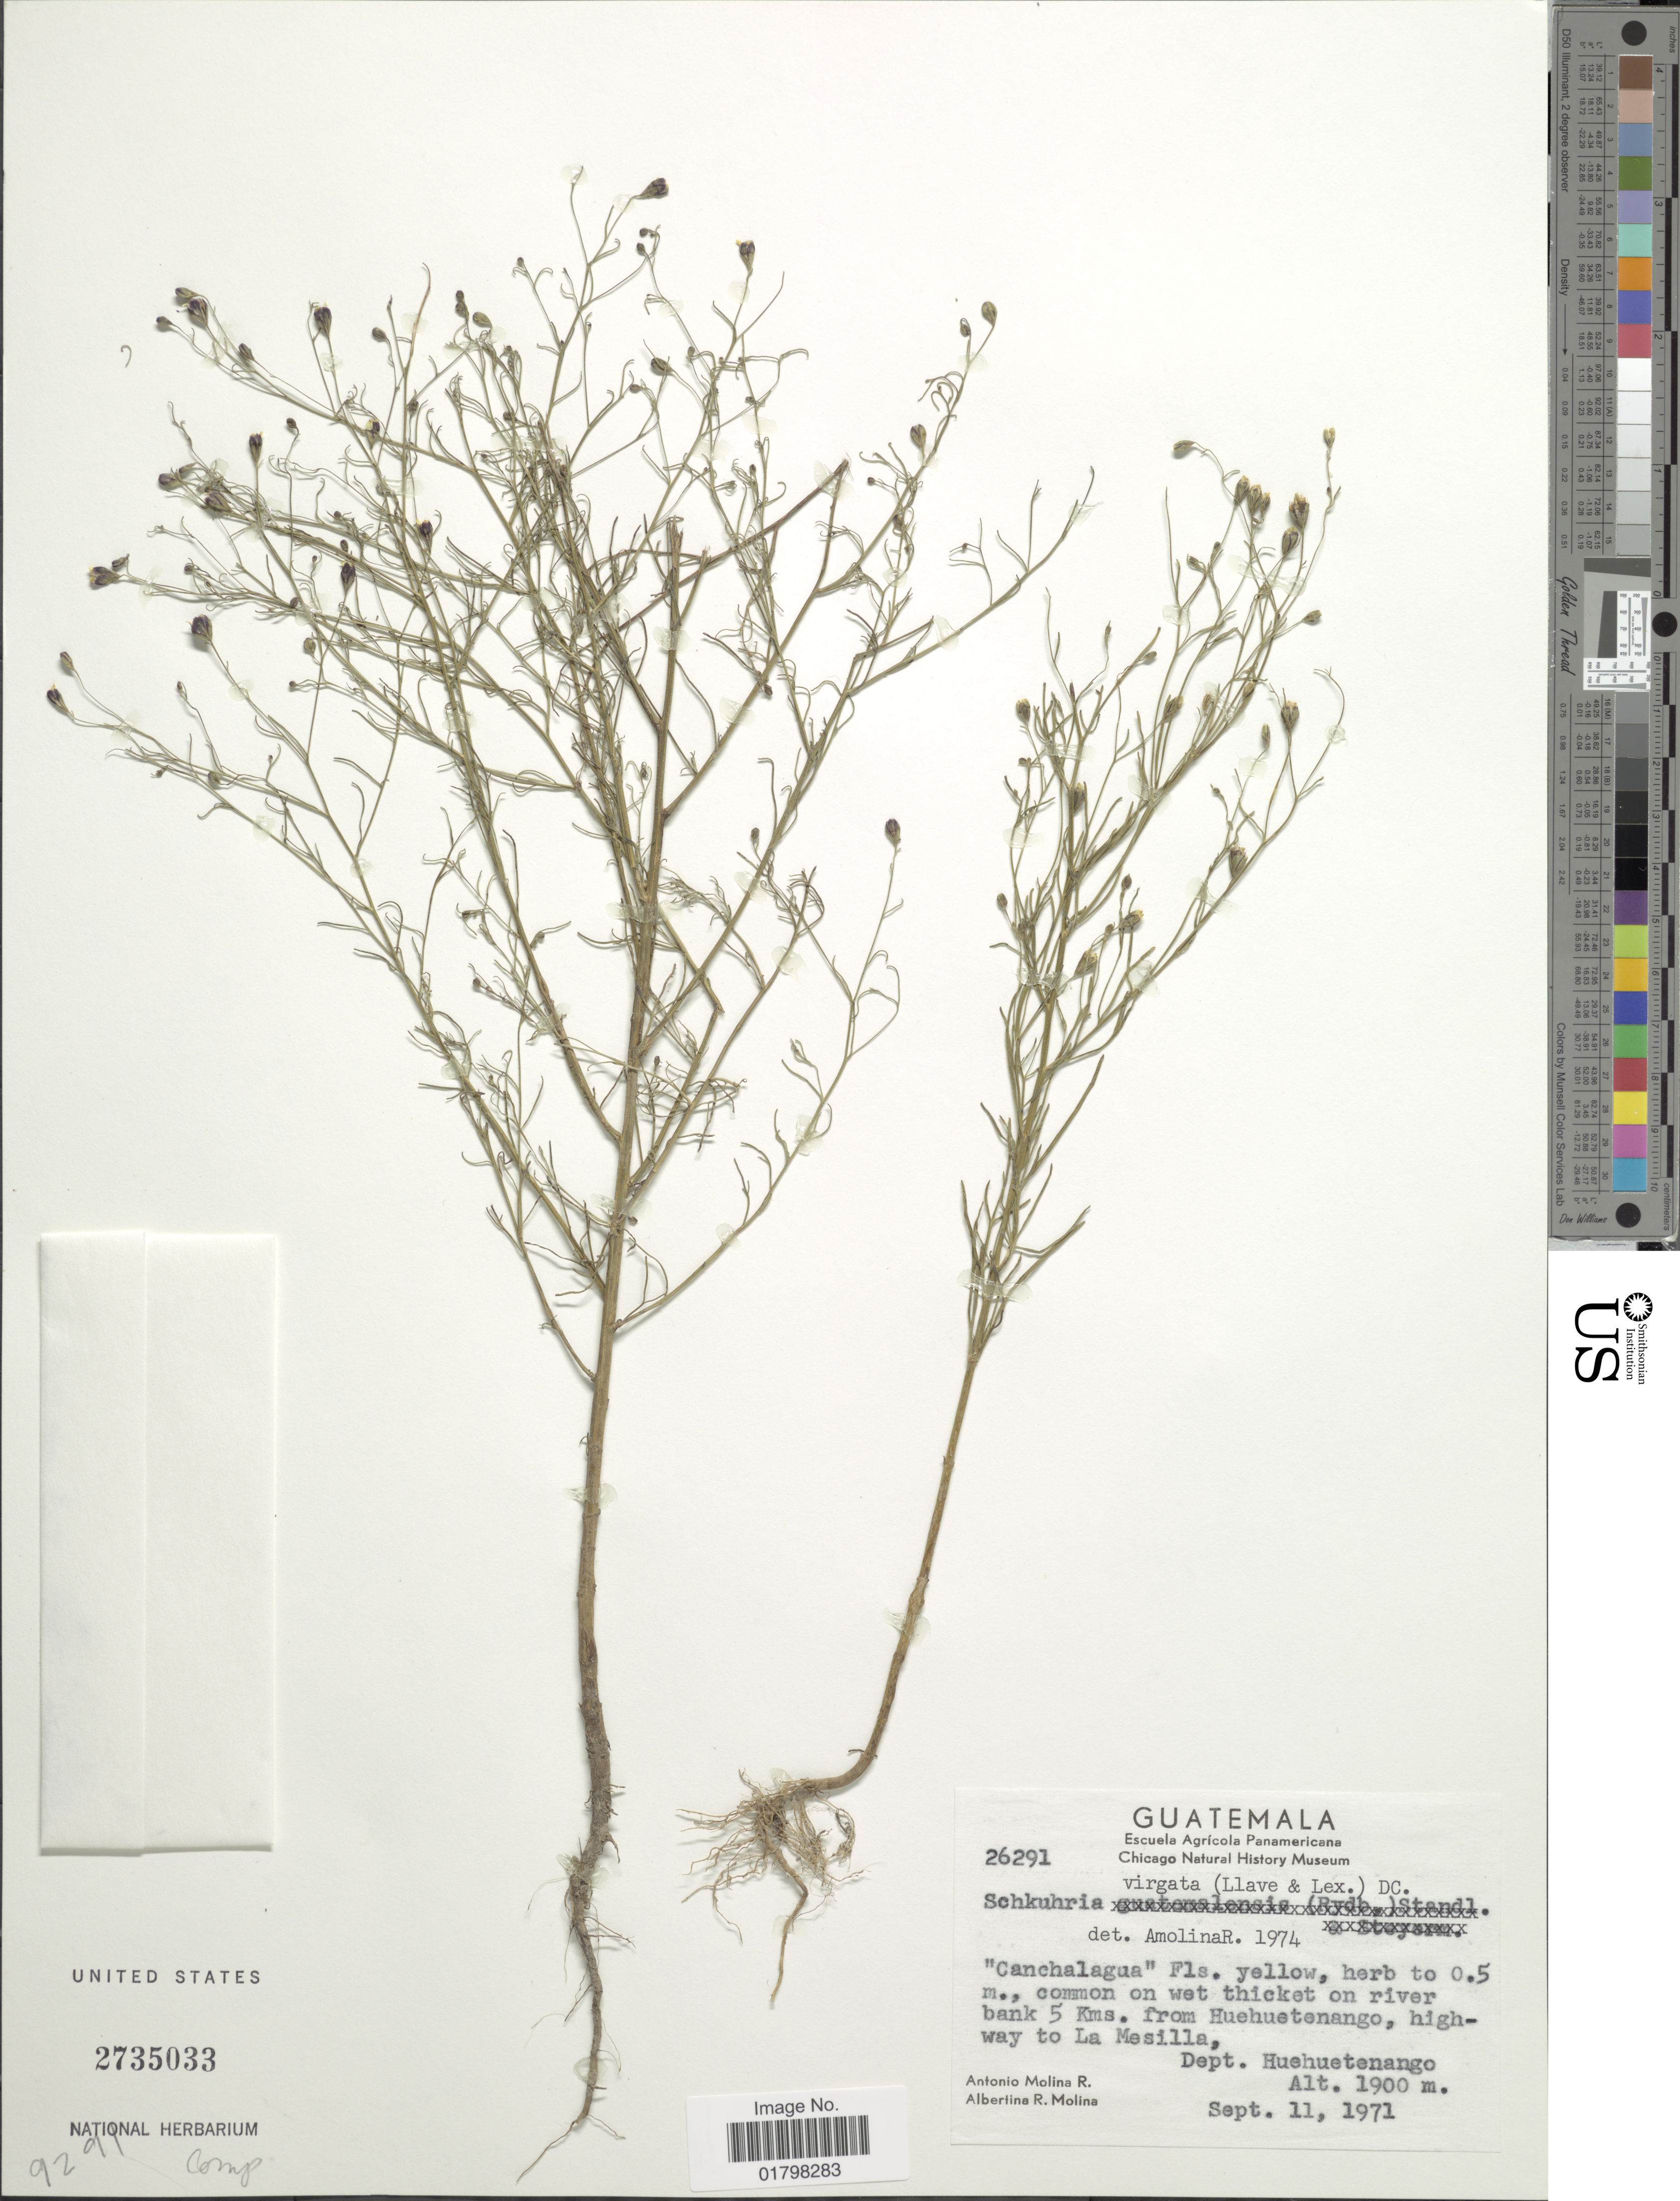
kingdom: Plantae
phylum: Tracheophyta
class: Magnoliopsida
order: Asterales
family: Asteraceae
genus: Schkuhria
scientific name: Schkuhria pinnata var. virgata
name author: (La Llave ex La Llave) Heiser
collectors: A. Molina R. & A. R. Molina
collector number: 26291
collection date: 1971-09-11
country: Guatemala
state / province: Huehuetenango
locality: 5 kms. from Huehuetenango, highway to La Mesilla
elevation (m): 1900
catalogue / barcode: US 2735033